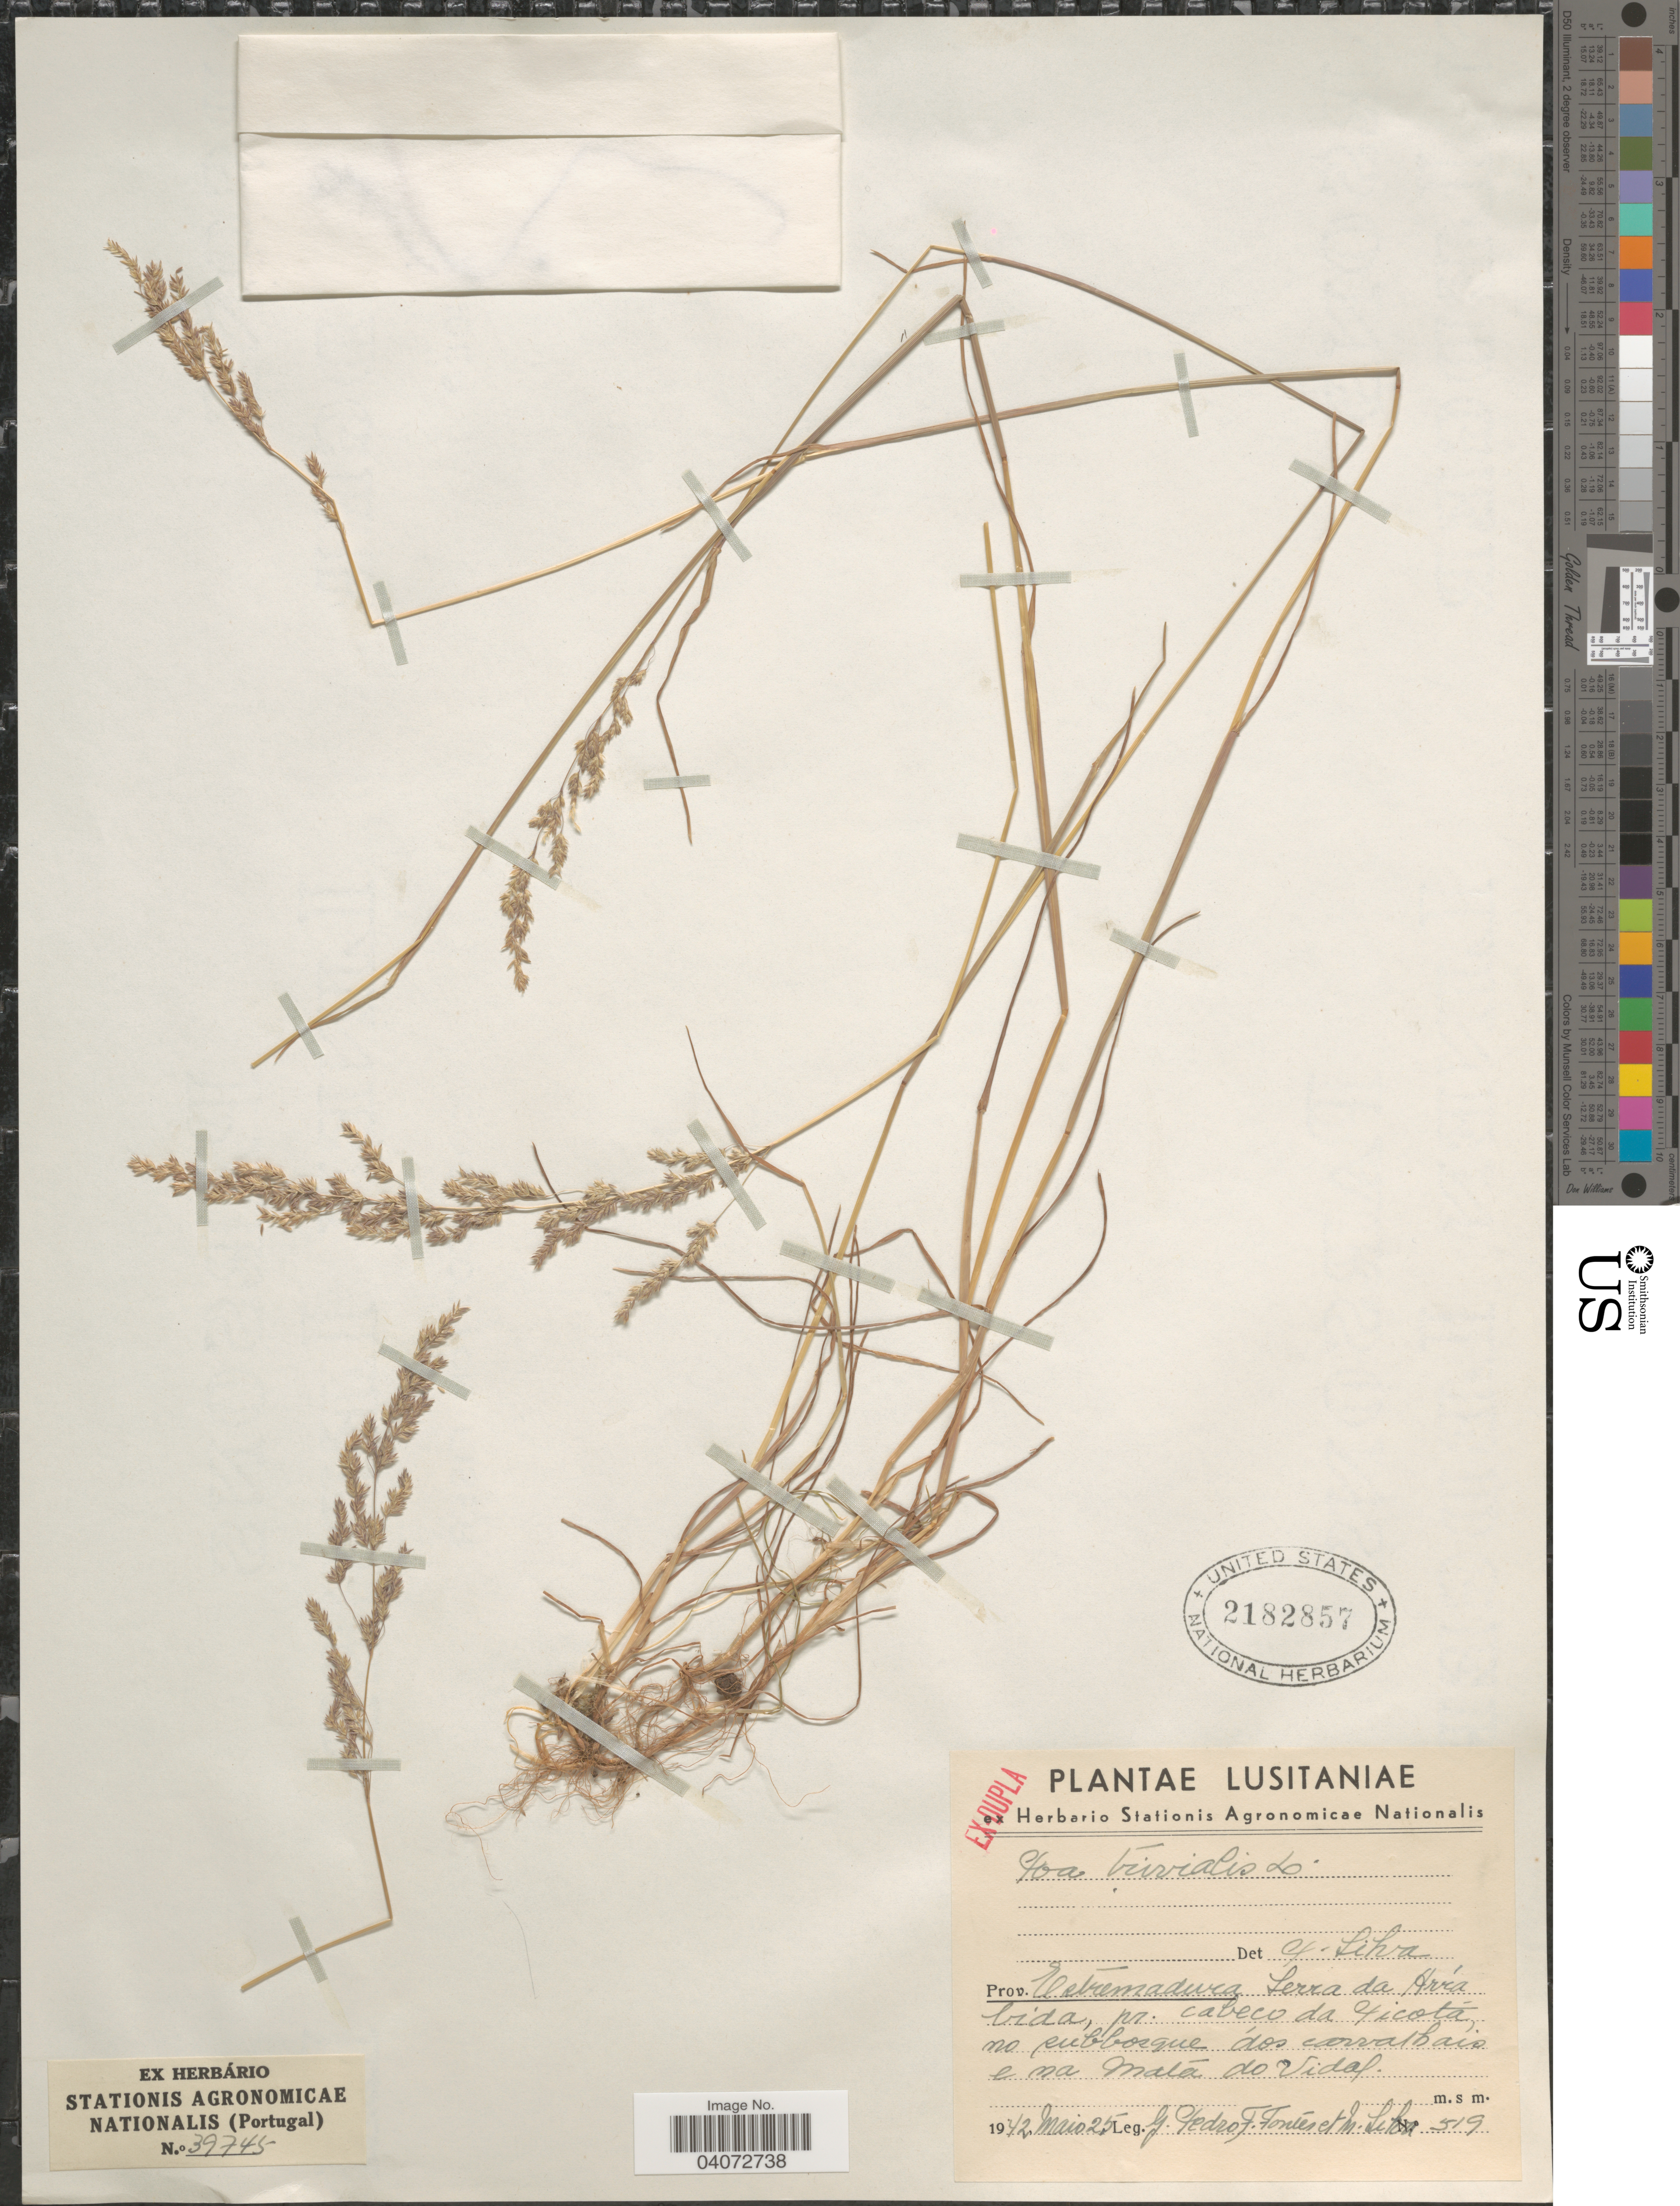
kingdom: Plantae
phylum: Tracheophyta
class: Liliopsida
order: Poales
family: Poaceae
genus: Poa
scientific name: Poa trivialis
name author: L.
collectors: G. Pedro, Fontes, F. & M. Silva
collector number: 519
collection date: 1912-05-25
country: Portugal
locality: Prov. Estremadura. Serra de Arrábida, pr. cabeco da Picotá no subbosque dos carvalhais e na Mata do Vidal.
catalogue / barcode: US 2182857